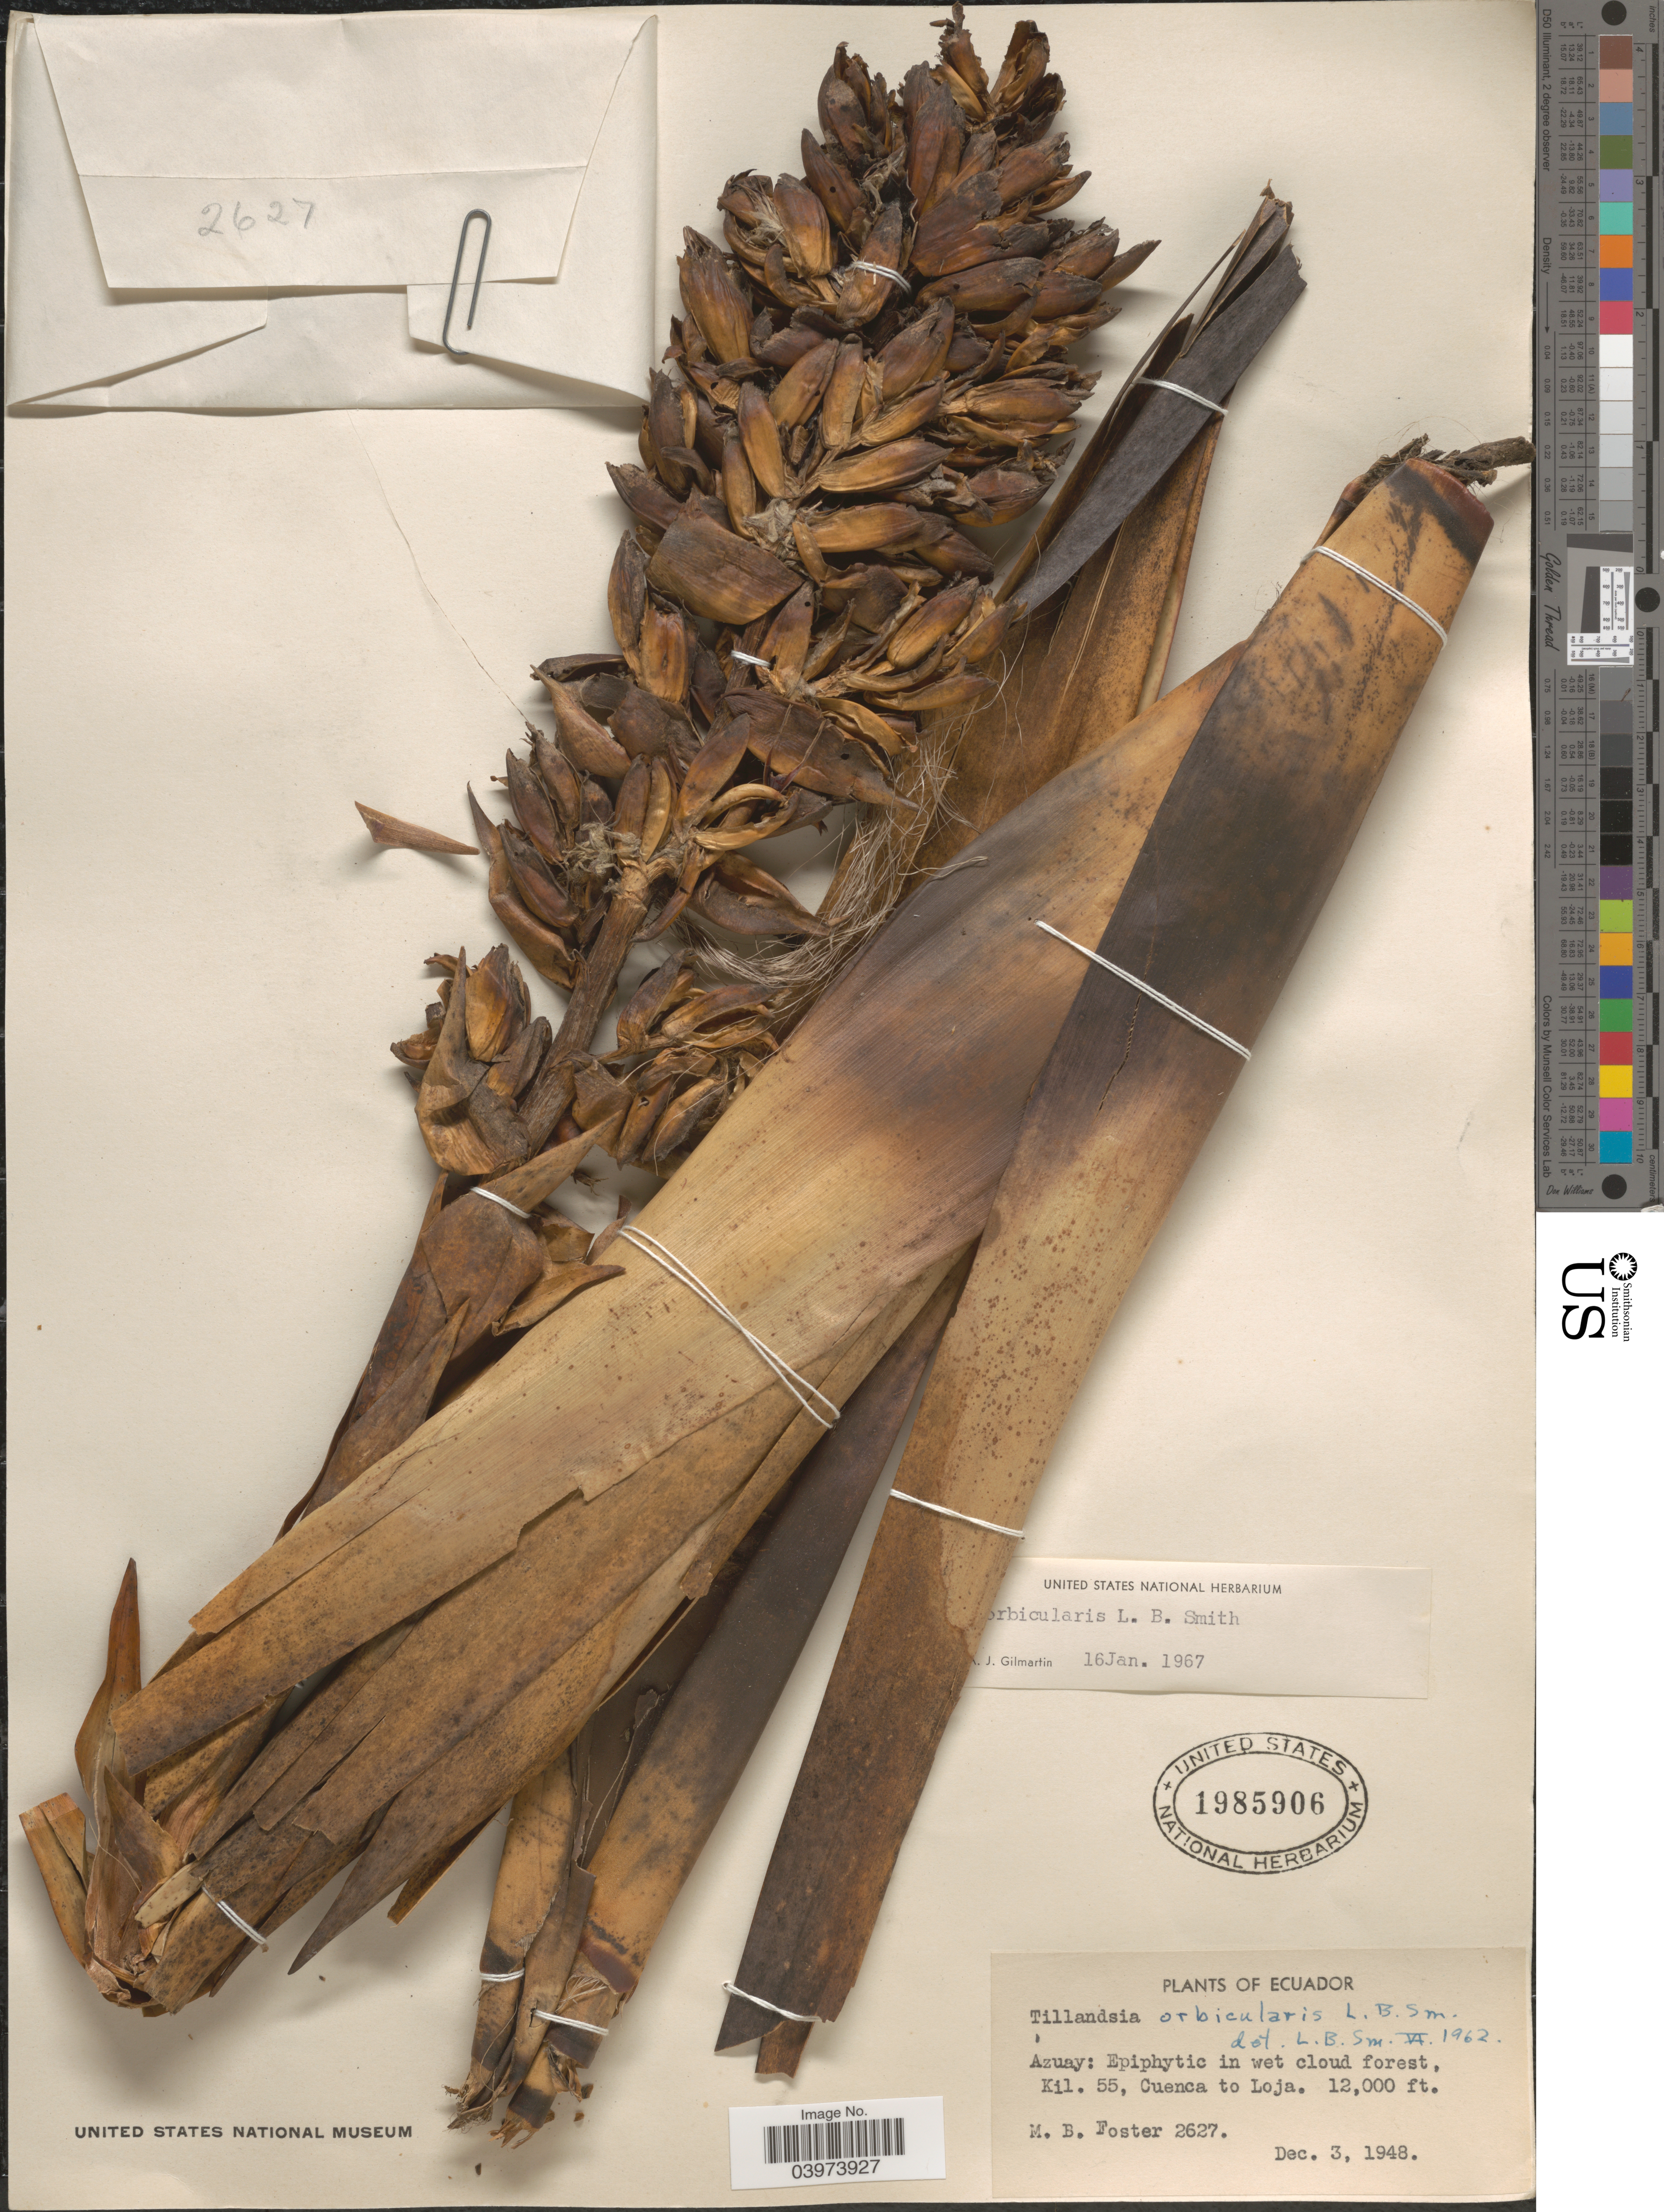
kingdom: Plantae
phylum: Tracheophyta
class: Liliopsida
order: Poales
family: Bromeliaceae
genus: Tillandsia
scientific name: Tillandsia orbicularis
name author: L.B. Sm.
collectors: M. B. Foster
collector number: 2627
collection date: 1948-12-03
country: Ecuador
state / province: Azuay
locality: Epiphytic in wet cloud forest, Kil. 55, Cuenca to Loja.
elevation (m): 3658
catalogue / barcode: US 1985906